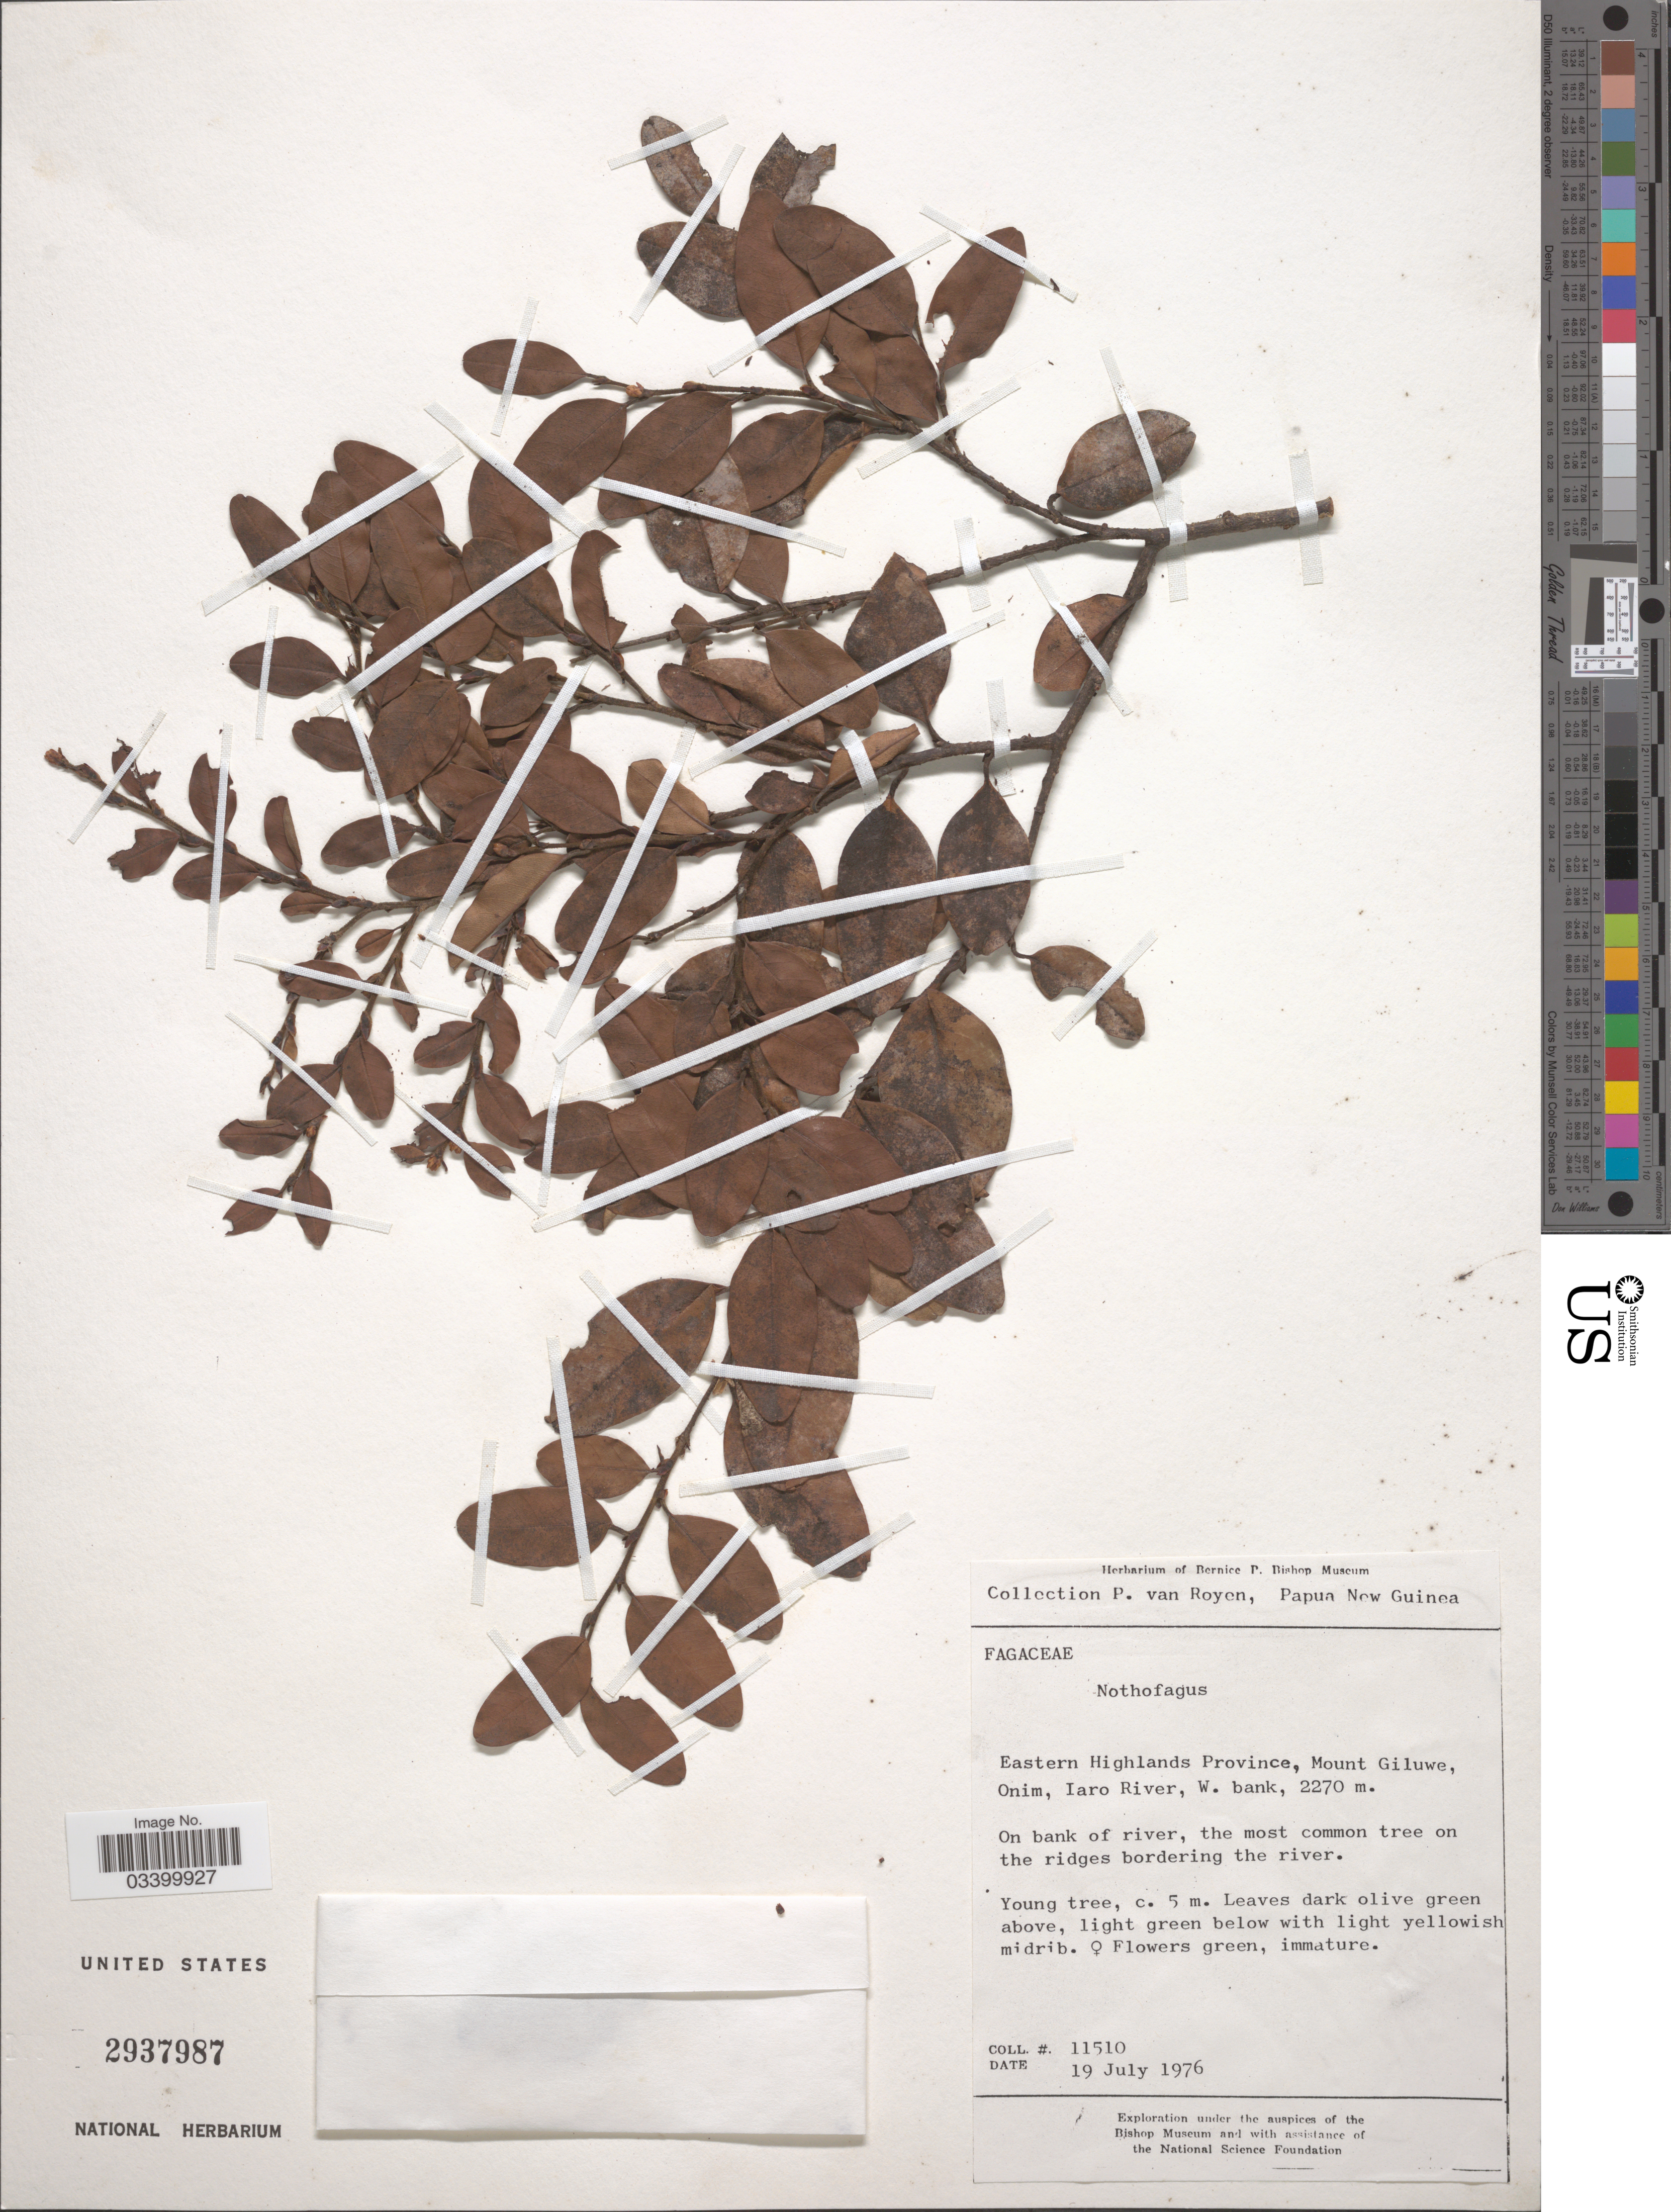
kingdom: Plantae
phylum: Tracheophyta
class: Magnoliopsida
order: Fagales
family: Nothofagaceae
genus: Nothofagus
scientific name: Nothofagus sp.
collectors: P. van Royen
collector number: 11510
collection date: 1976-07-19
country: Papua New Guinea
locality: Eastern Highlands Province, Mount Giluwe, Onim, Iaro River, W. bank.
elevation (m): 2270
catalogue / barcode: US 2937987